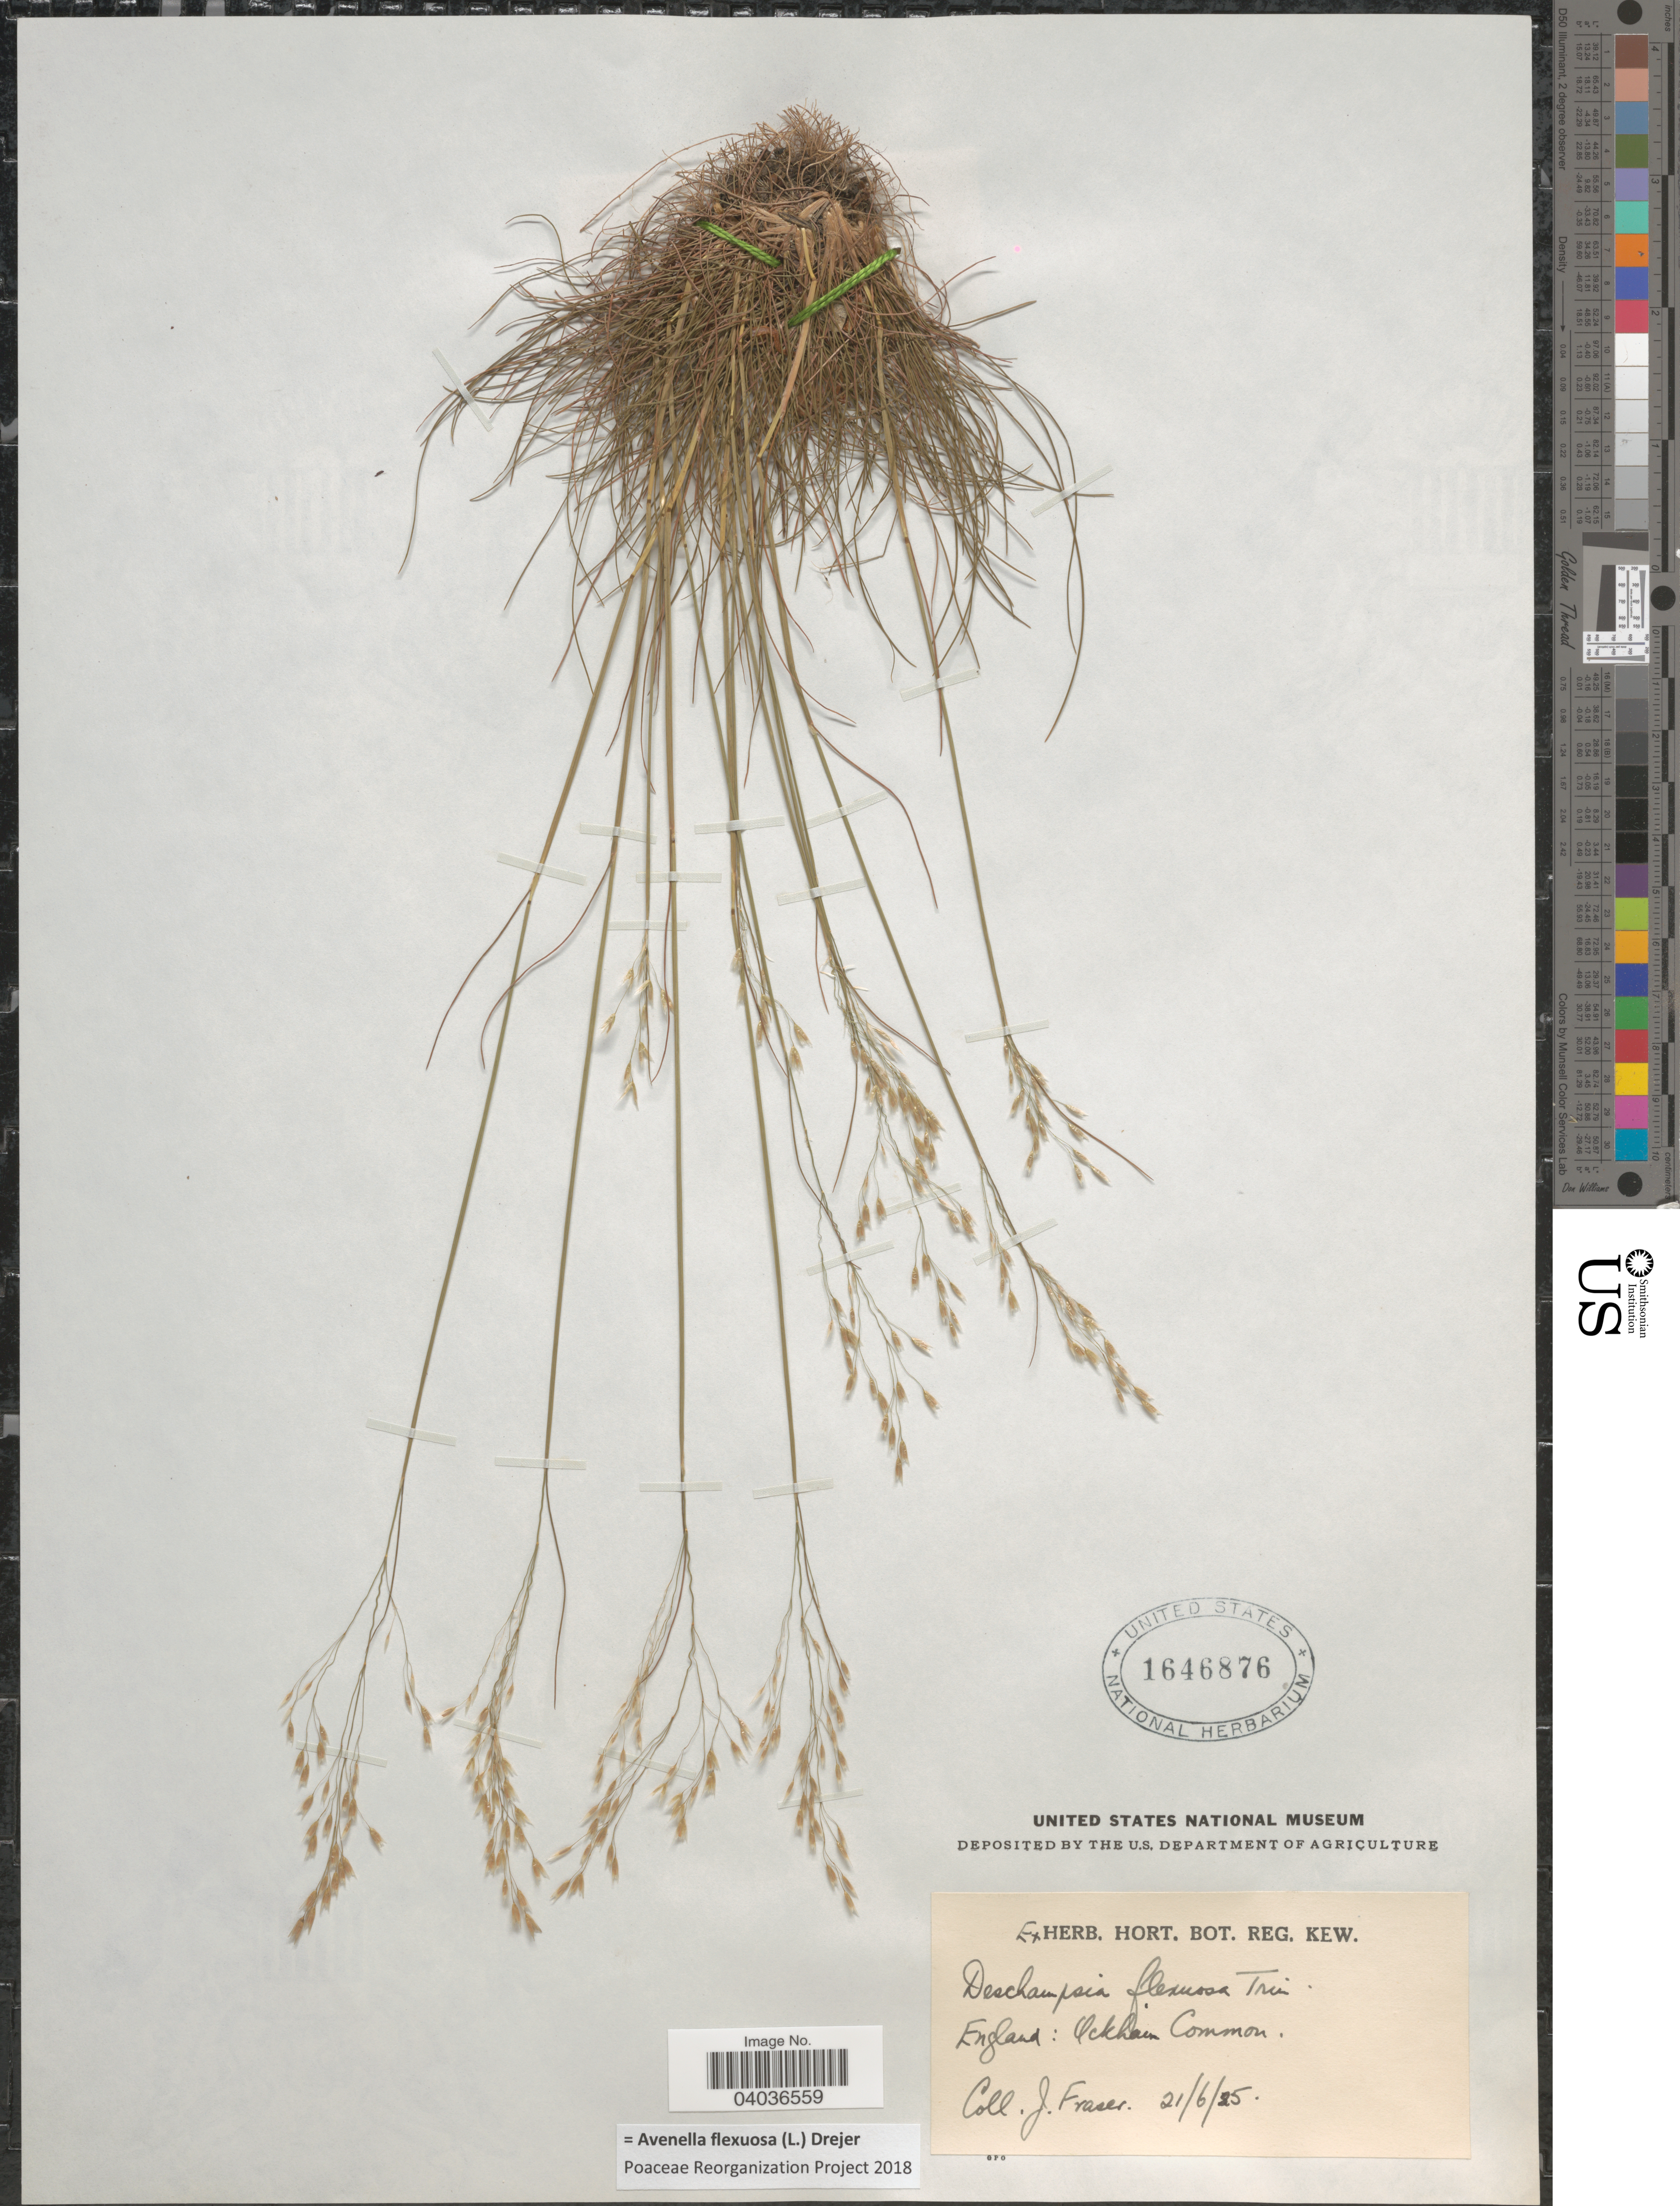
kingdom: Plantae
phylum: Tracheophyta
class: Liliopsida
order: Poales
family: Poaceae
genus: Avenella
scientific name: Avenella flexuosa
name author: (L.) Drejer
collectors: J. Fraser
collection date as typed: Transcribed d/m/y: 21/6/25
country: United Kingdom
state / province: England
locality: Ockham Common.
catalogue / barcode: US 1646876